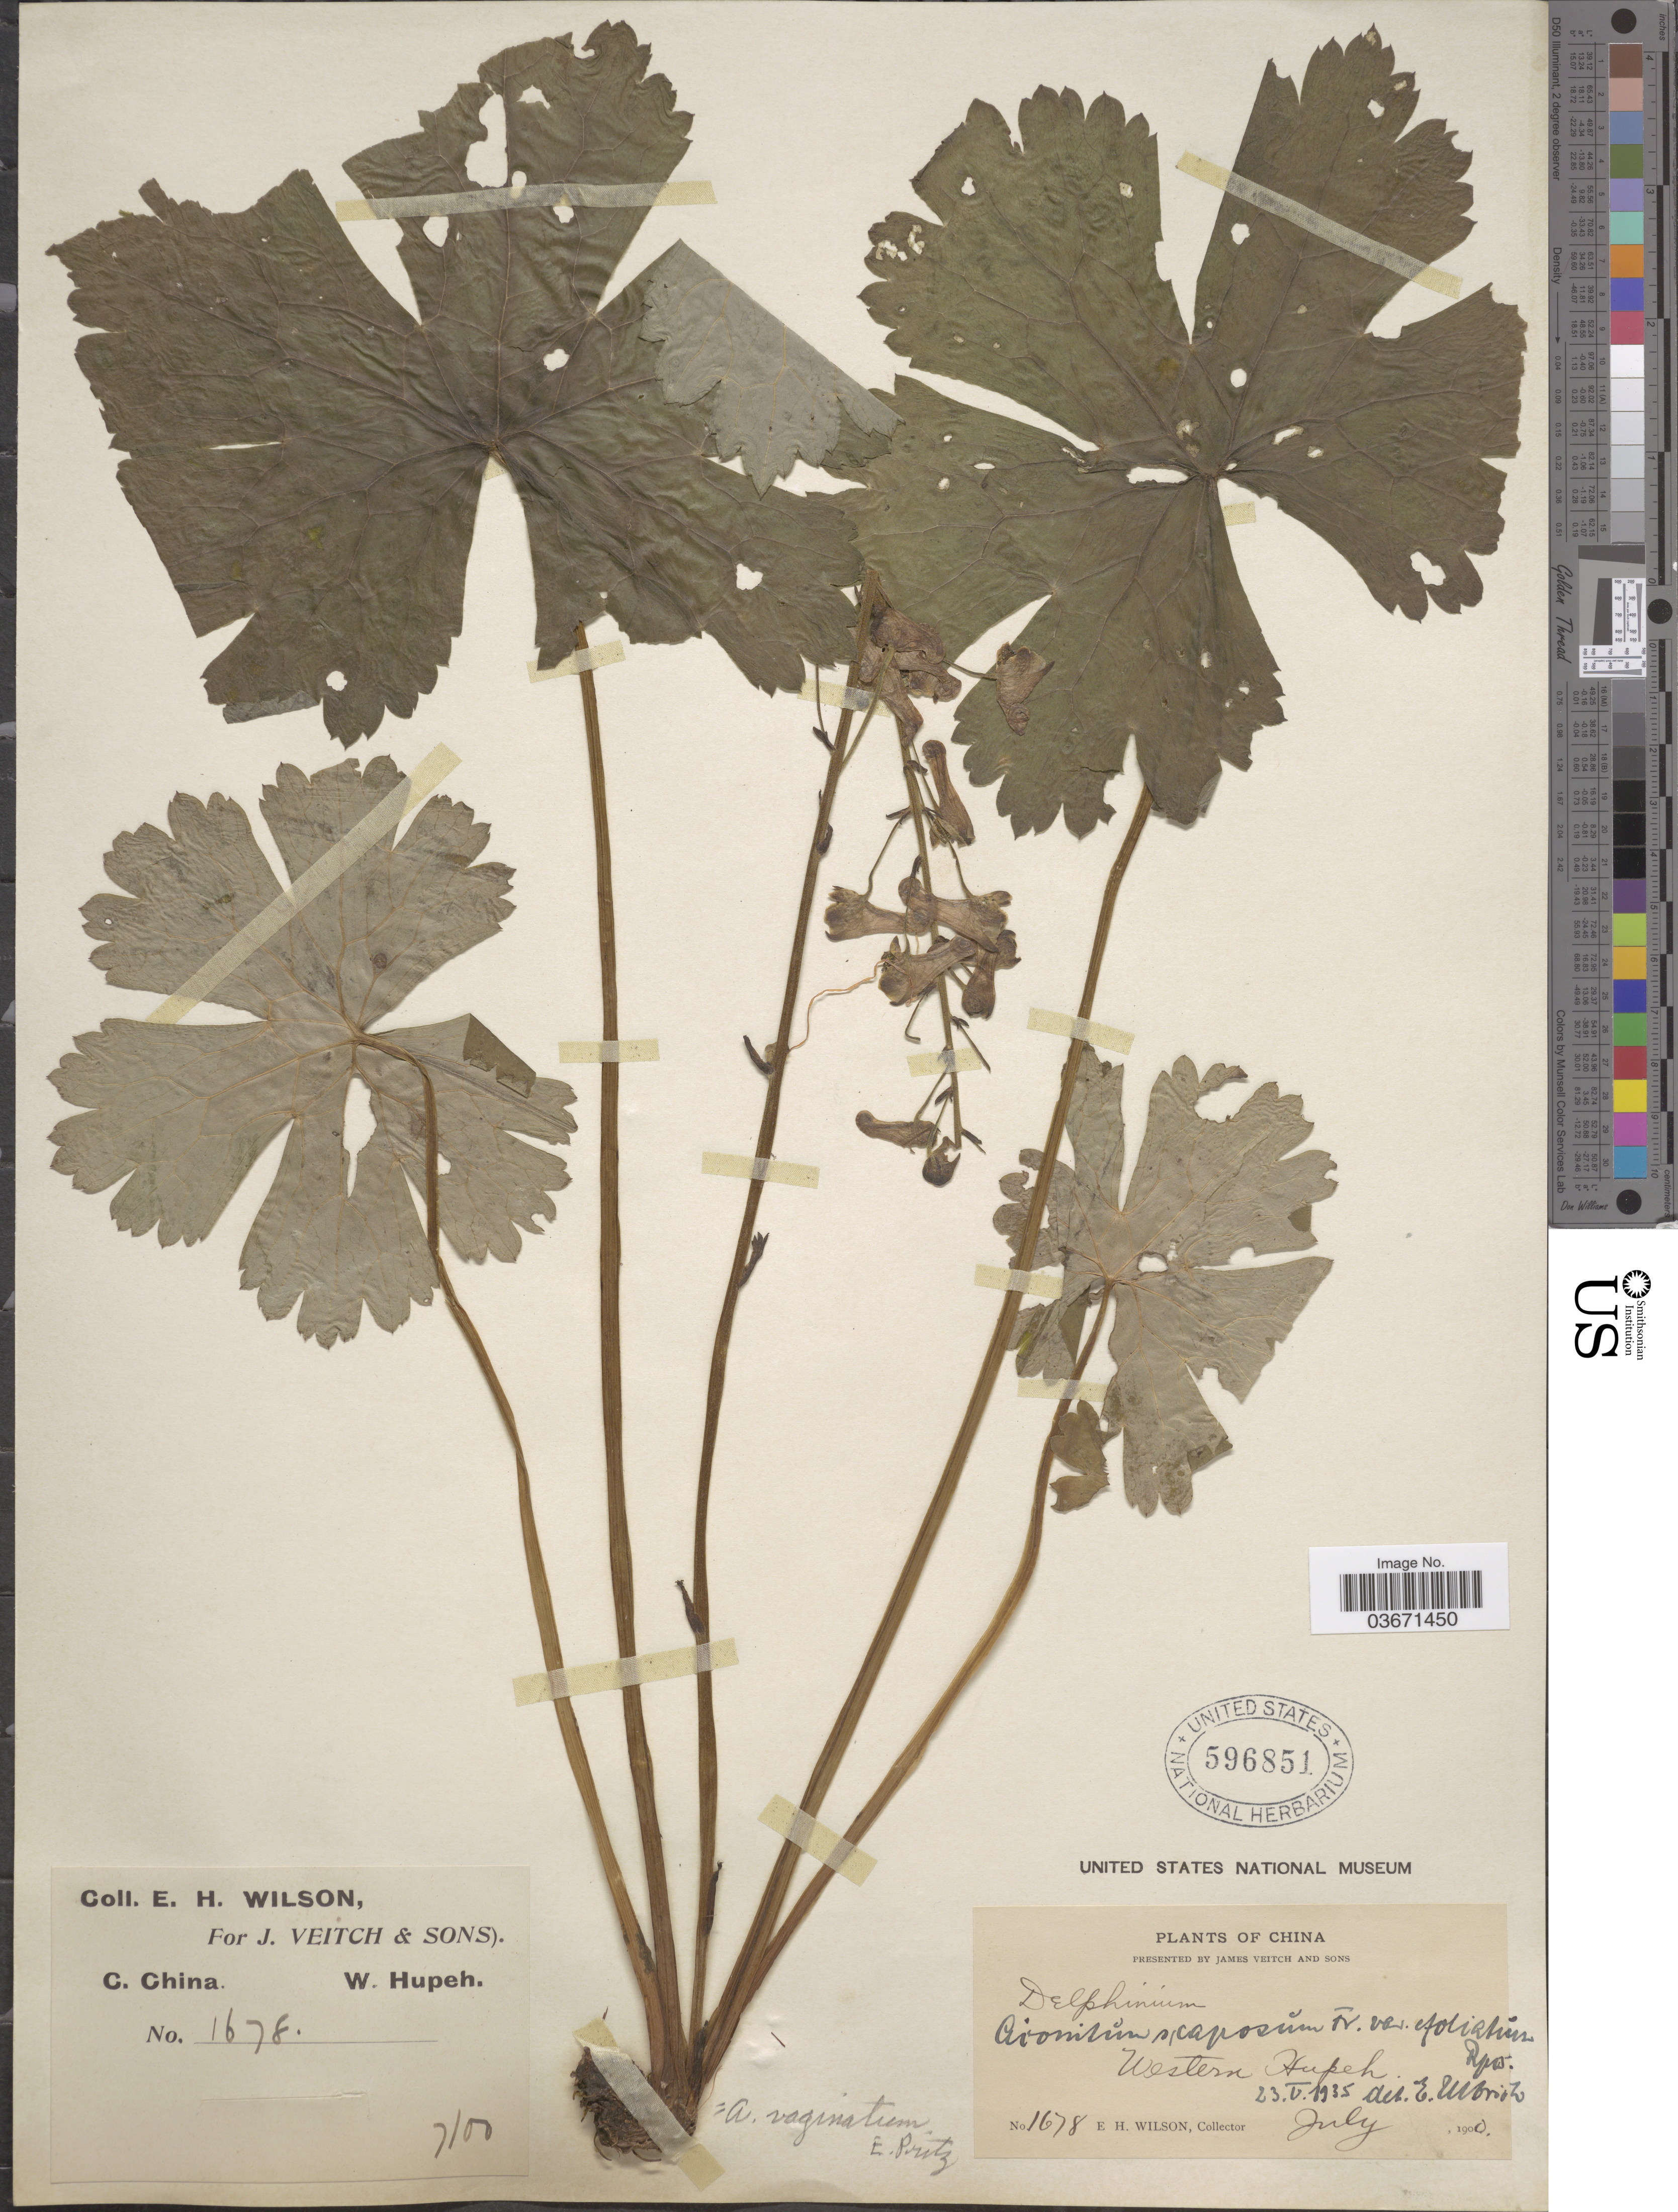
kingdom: Plantae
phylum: Tracheophyta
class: Magnoliopsida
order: Ranunculales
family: Ranunculaceae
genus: Aconitum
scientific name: Aconitum vaginatum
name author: E. Pritz.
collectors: E. Wilson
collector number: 1678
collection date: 1900-07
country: China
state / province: Hubei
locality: C. China. Western Hupeh.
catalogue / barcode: US 596851